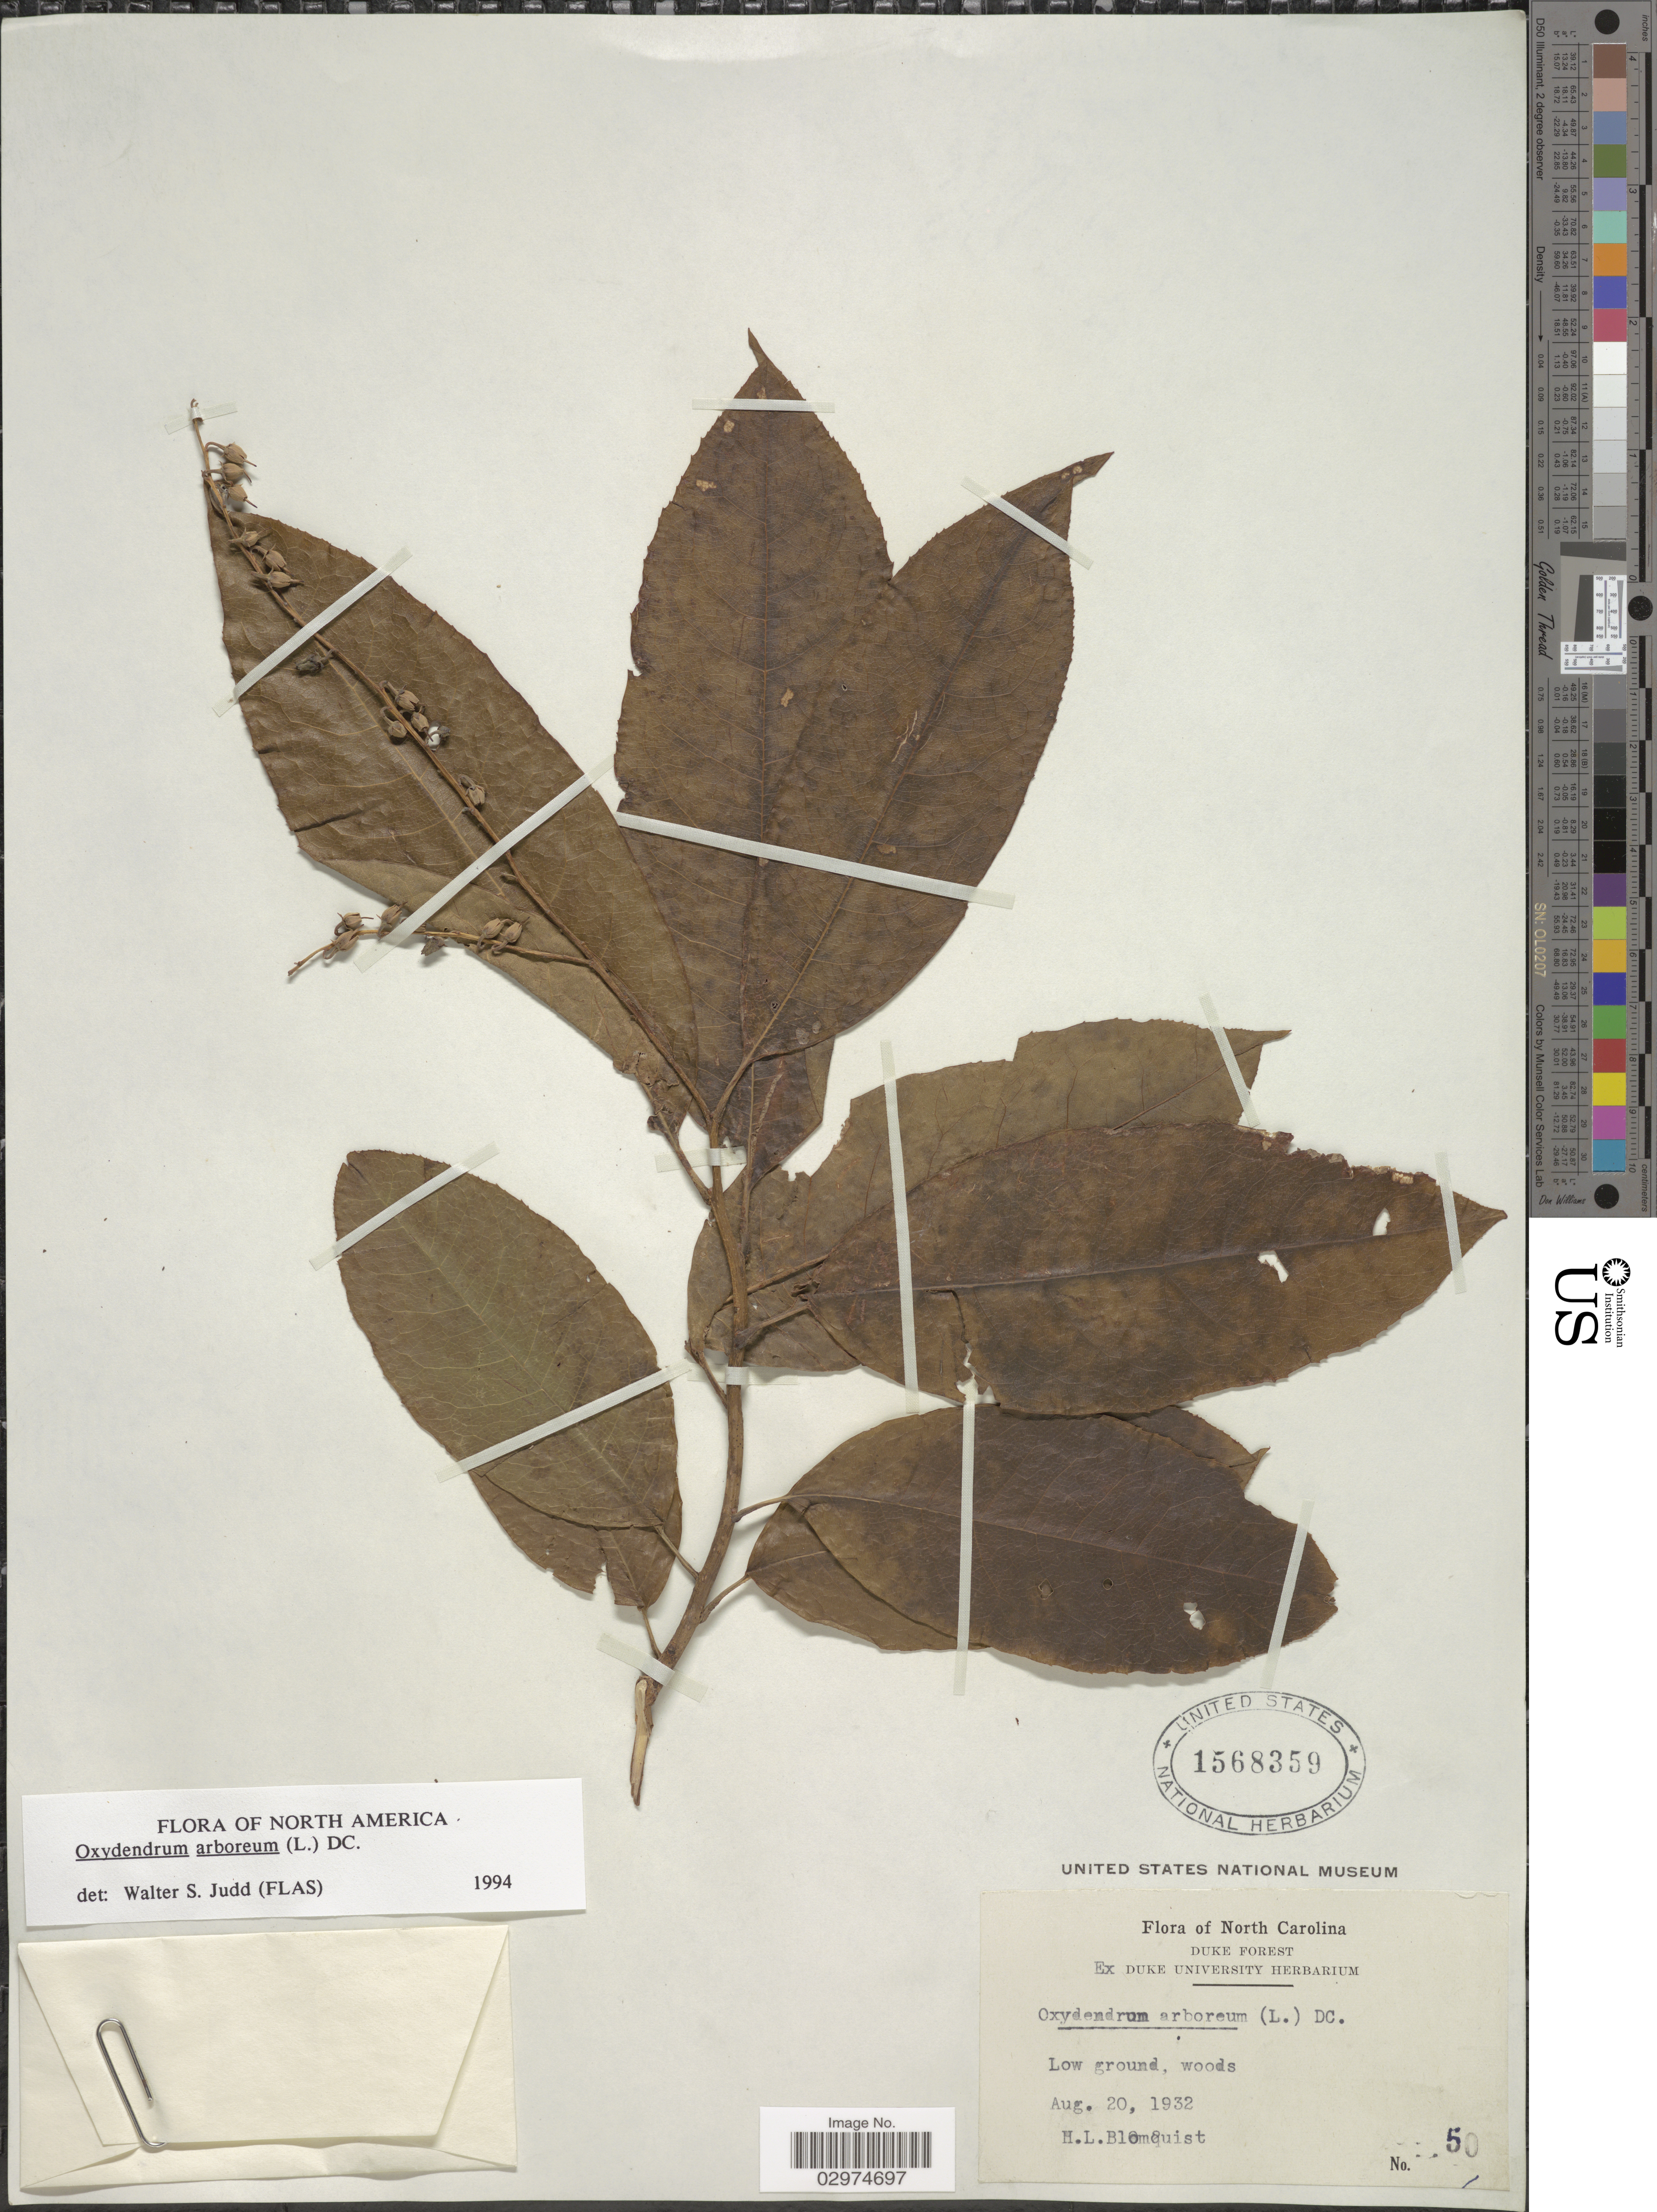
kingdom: Plantae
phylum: Tracheophyta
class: Magnoliopsida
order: Ericales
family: Ericaceae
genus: Oxydendrum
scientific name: Oxydendrum arboreum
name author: (L.) DC.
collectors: H. Blomquist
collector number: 50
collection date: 1932-08-20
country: United States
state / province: North Carolina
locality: Duke Forest.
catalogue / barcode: US 1568359